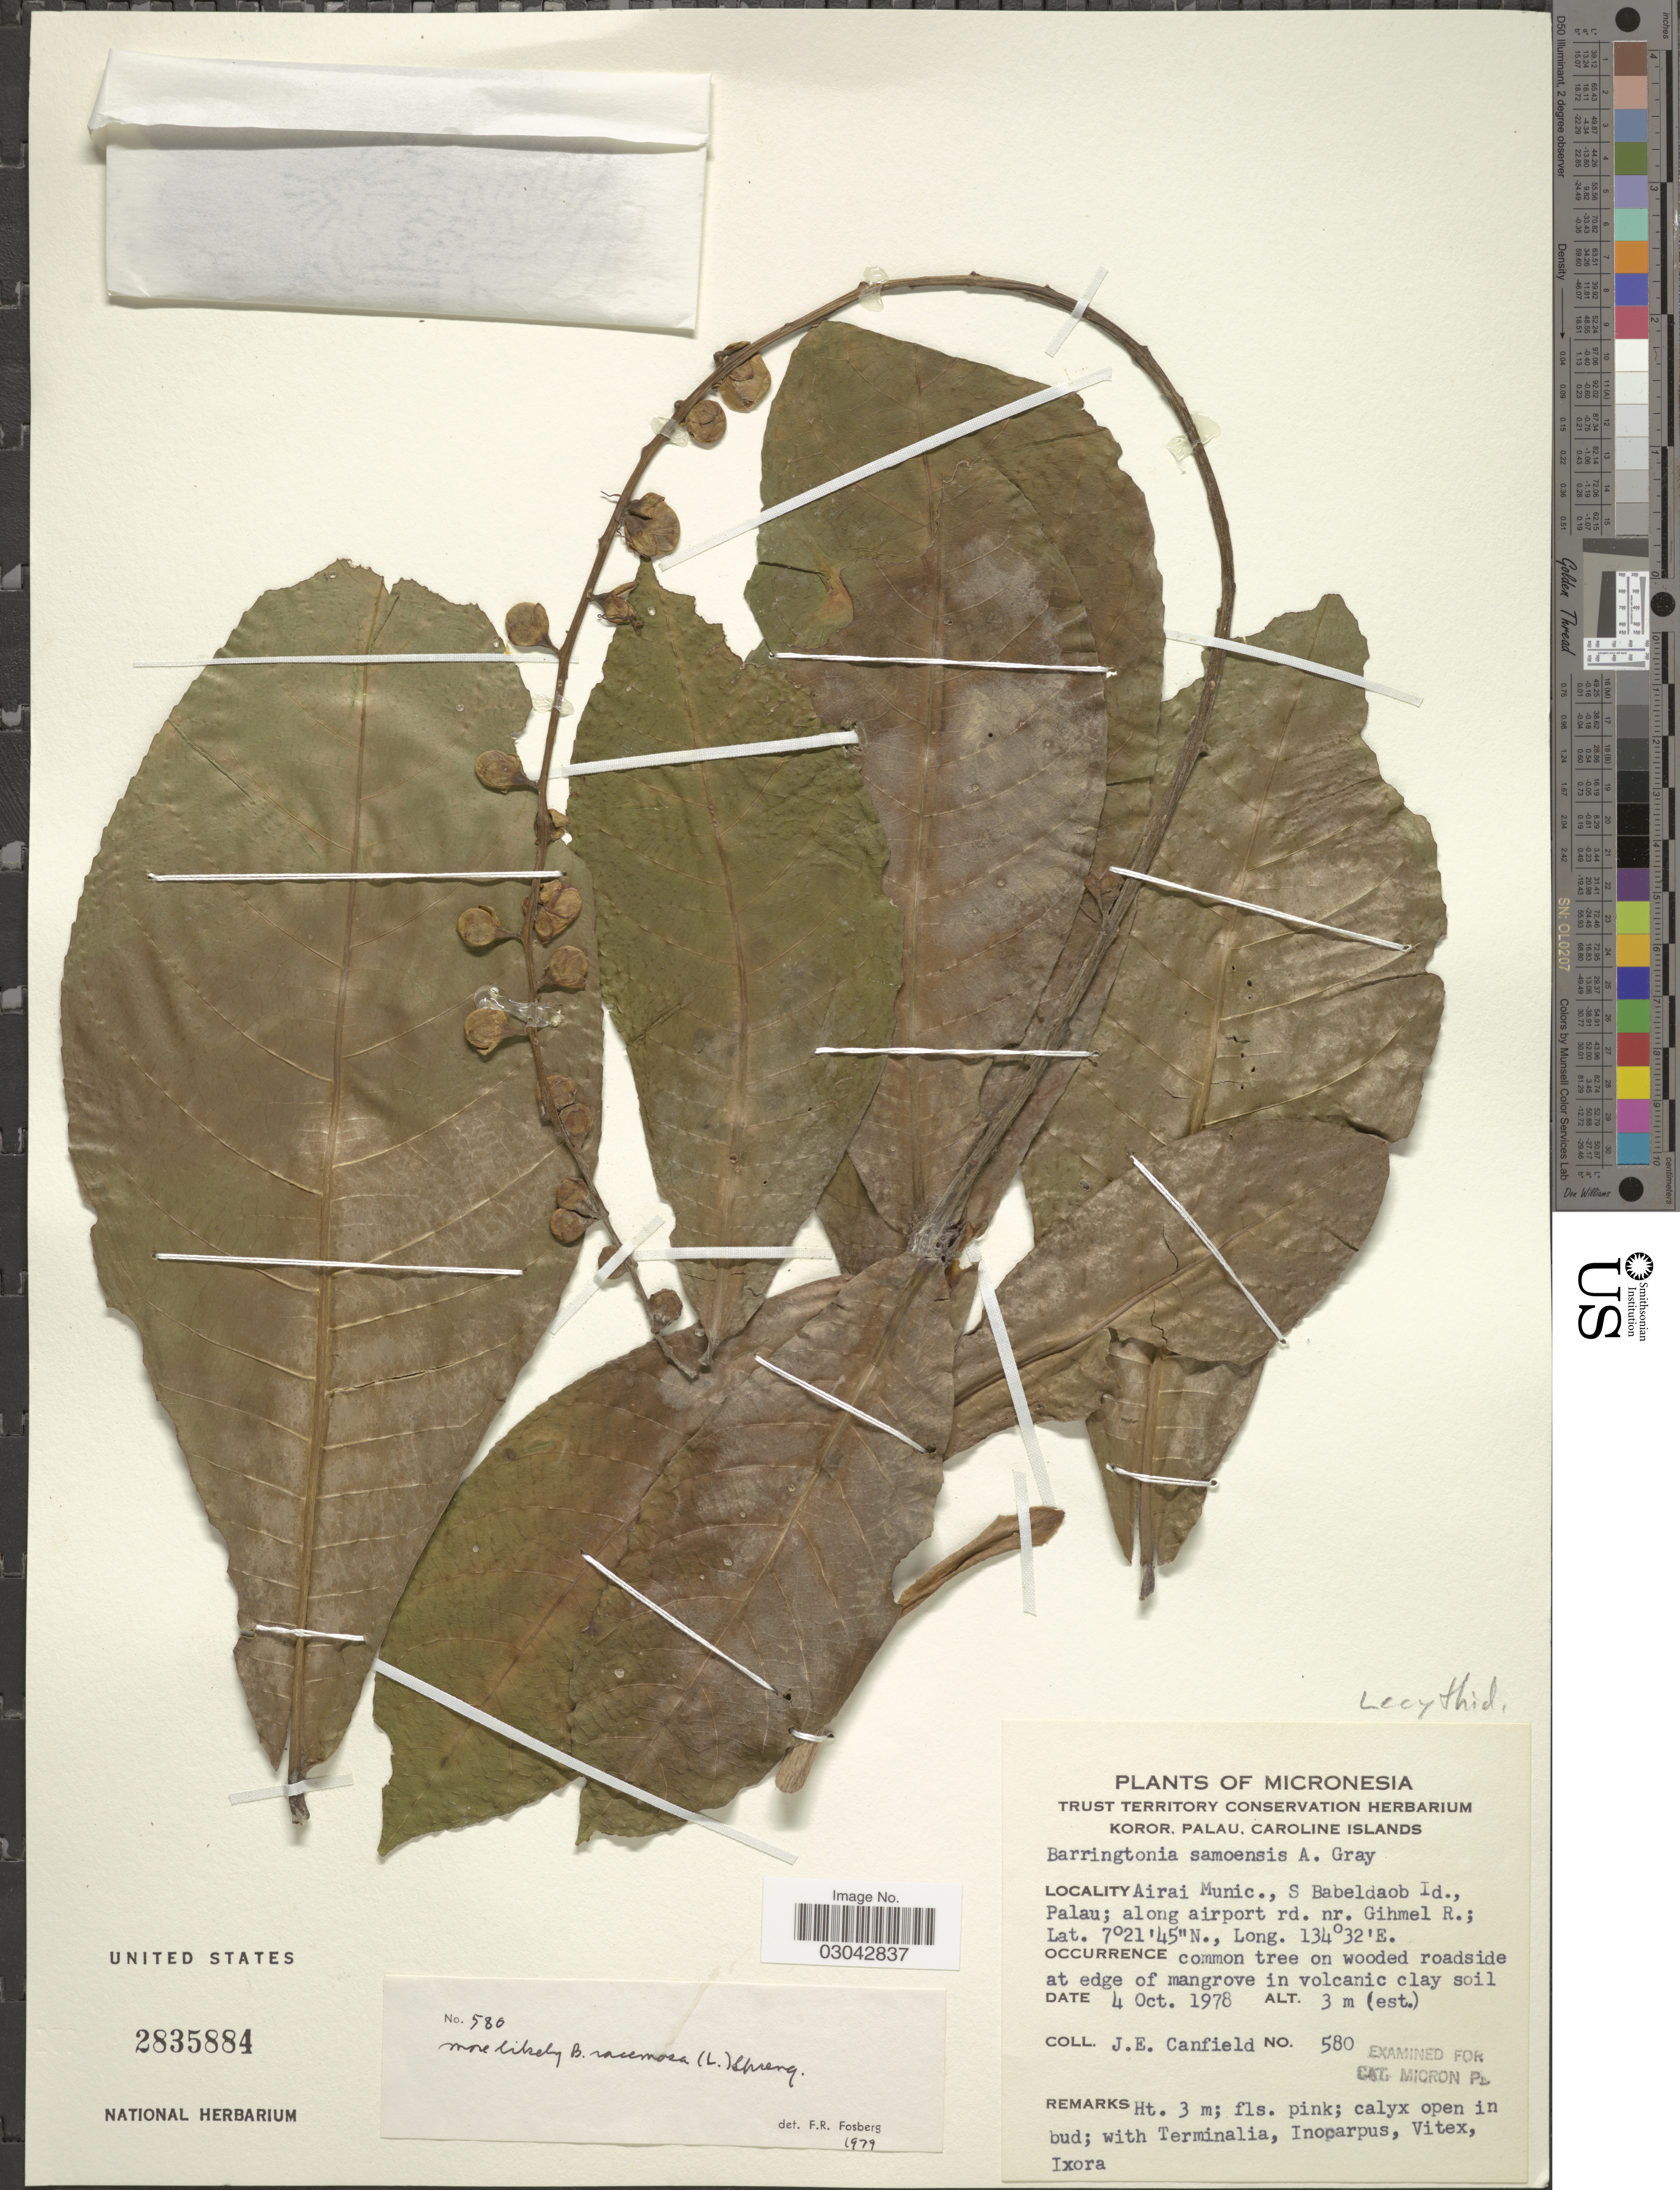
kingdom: Plantae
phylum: Tracheophyta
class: Magnoliopsida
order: Ericales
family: Lecythidaceae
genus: Barringtonia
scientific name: Barringtonia racemosa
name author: (L.) Spreng.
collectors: J. E. Canfield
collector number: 580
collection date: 1978-10-04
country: Palau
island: Babeldaob [Babelthuap]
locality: Micronesia. Airai Munic., S. Babeldaob Id., Palau; along airport rd. nr. Gihmel R.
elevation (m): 3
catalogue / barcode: US 2835884